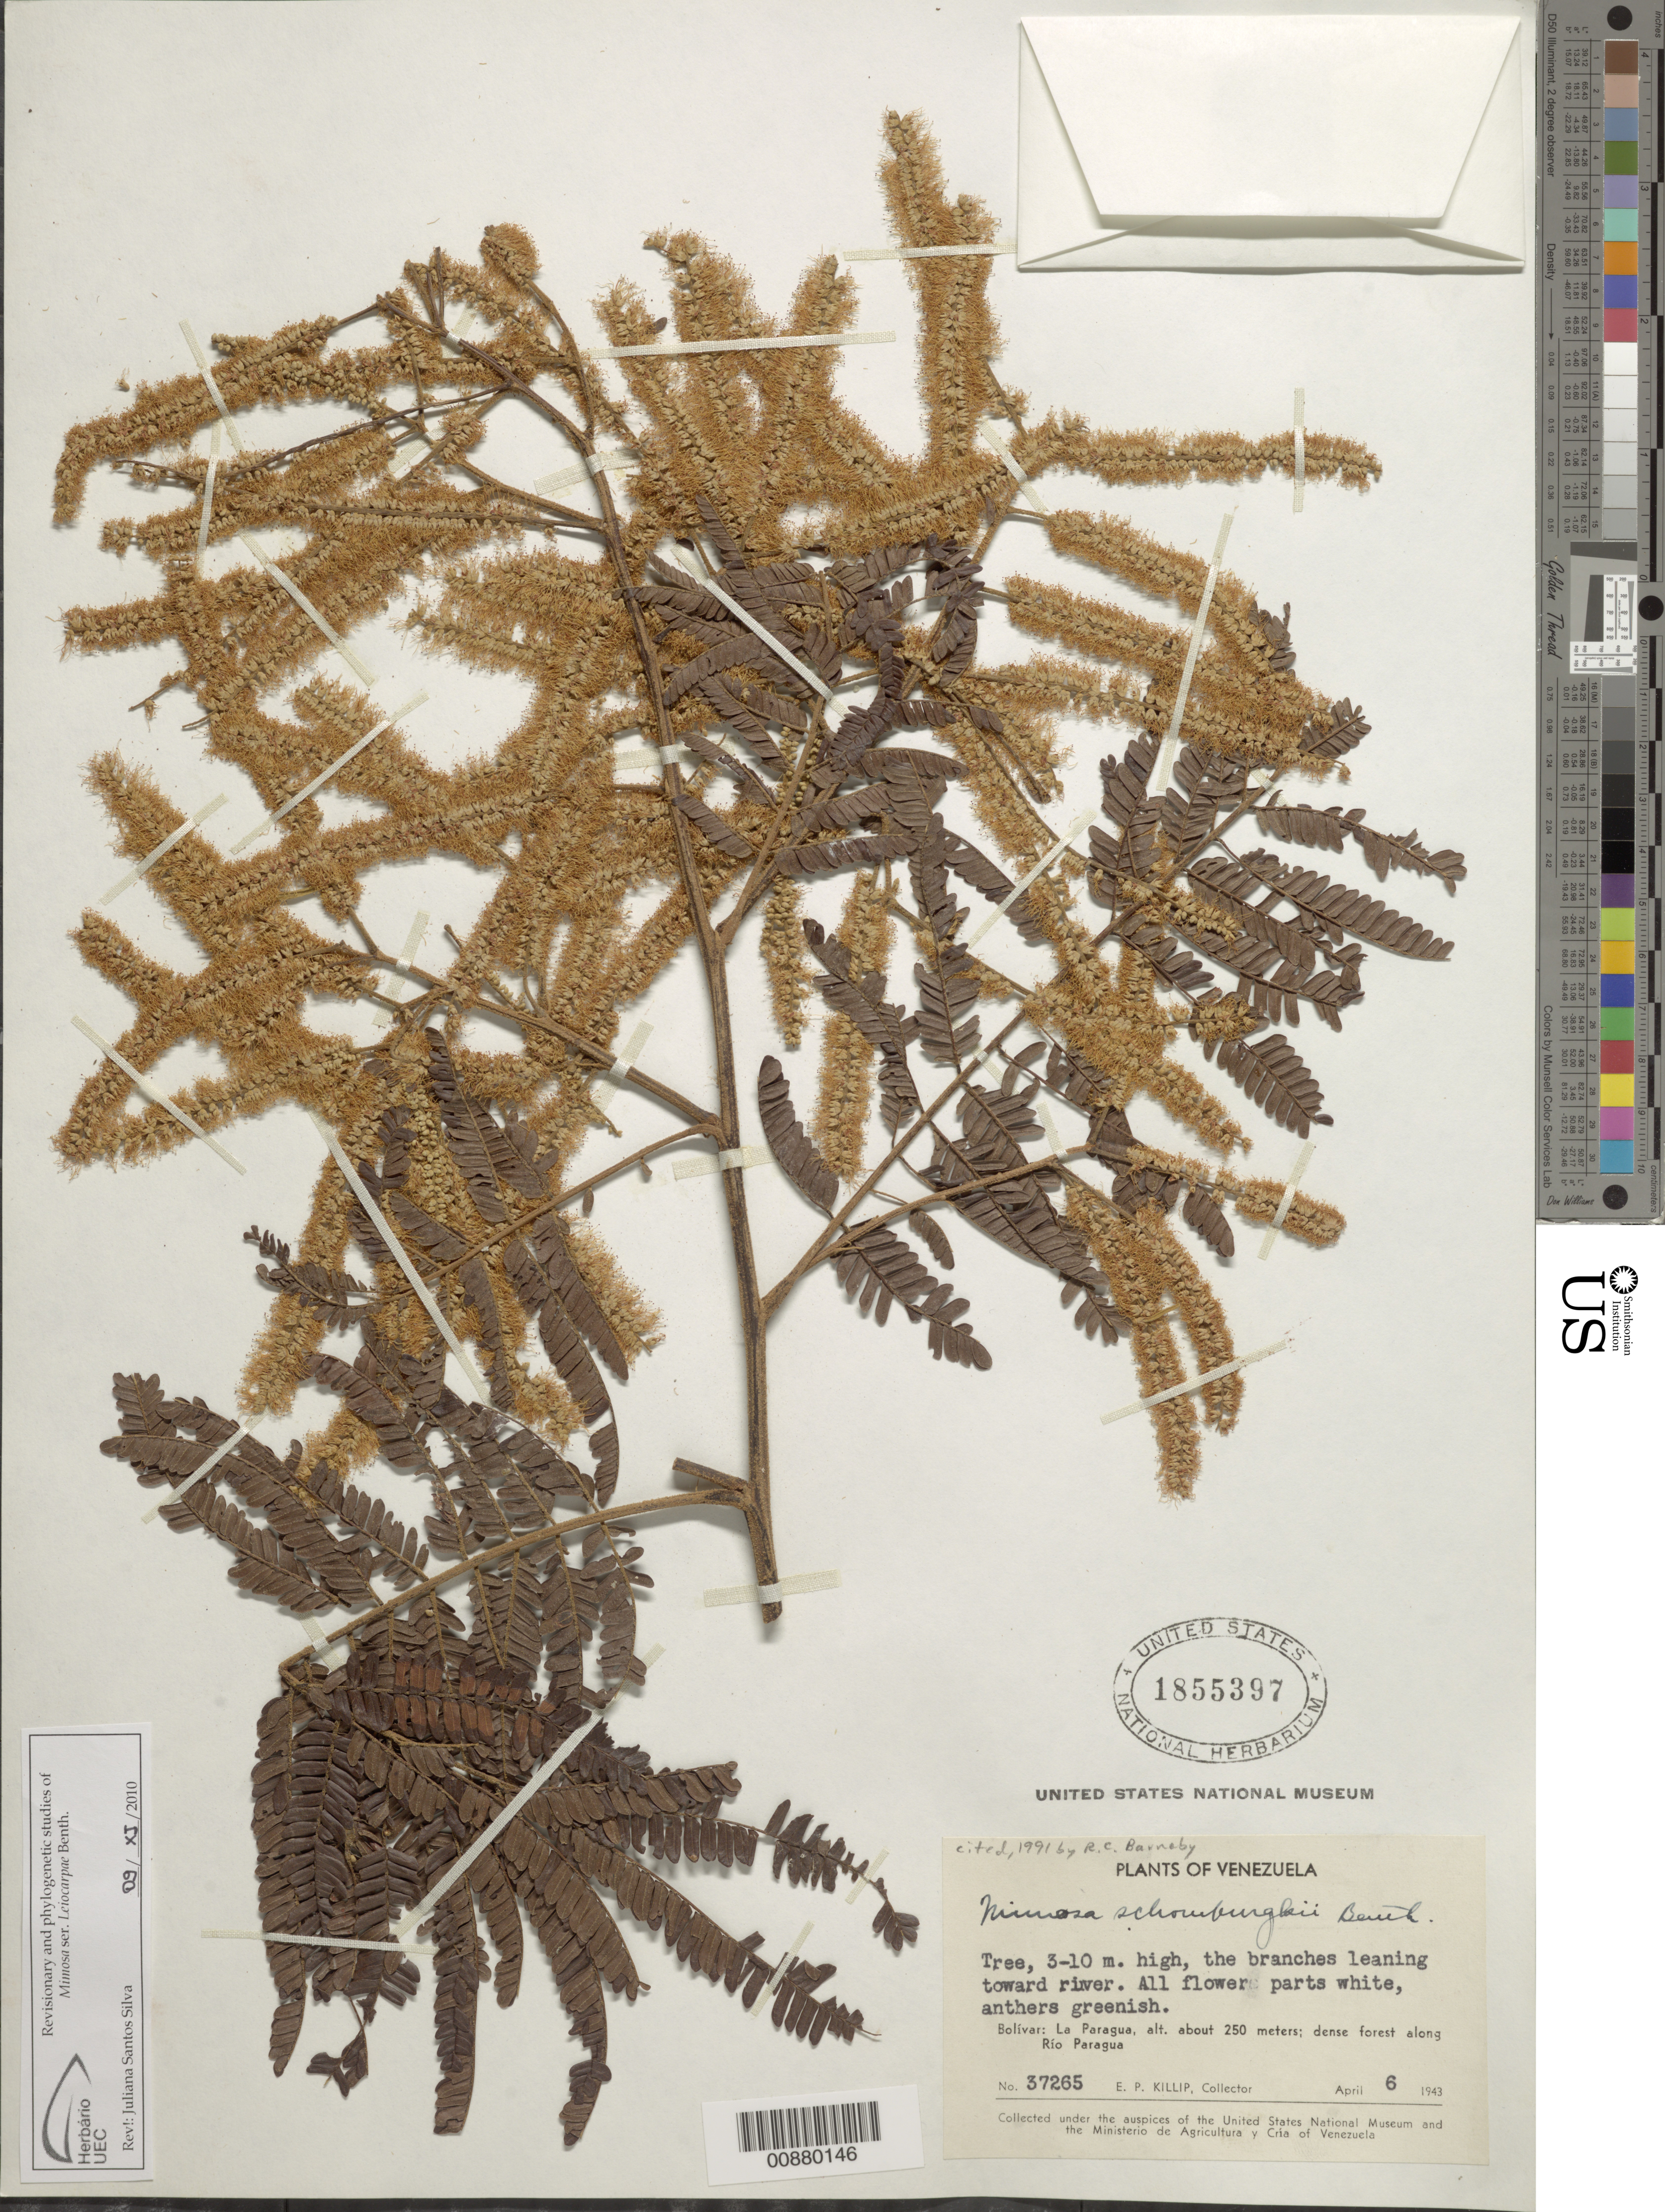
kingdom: Plantae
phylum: Tracheophyta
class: Magnoliopsida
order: Fabales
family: Fabaceae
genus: Mimosa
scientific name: Mimosa schomburgkii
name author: Benth.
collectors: E. P. Killip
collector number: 37265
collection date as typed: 6-Apr-43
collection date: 1943-04-06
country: Venezuela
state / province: Bolívar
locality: La Paragua, along Río Paragua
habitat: Dense forest along river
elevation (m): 250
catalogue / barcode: US 1855397